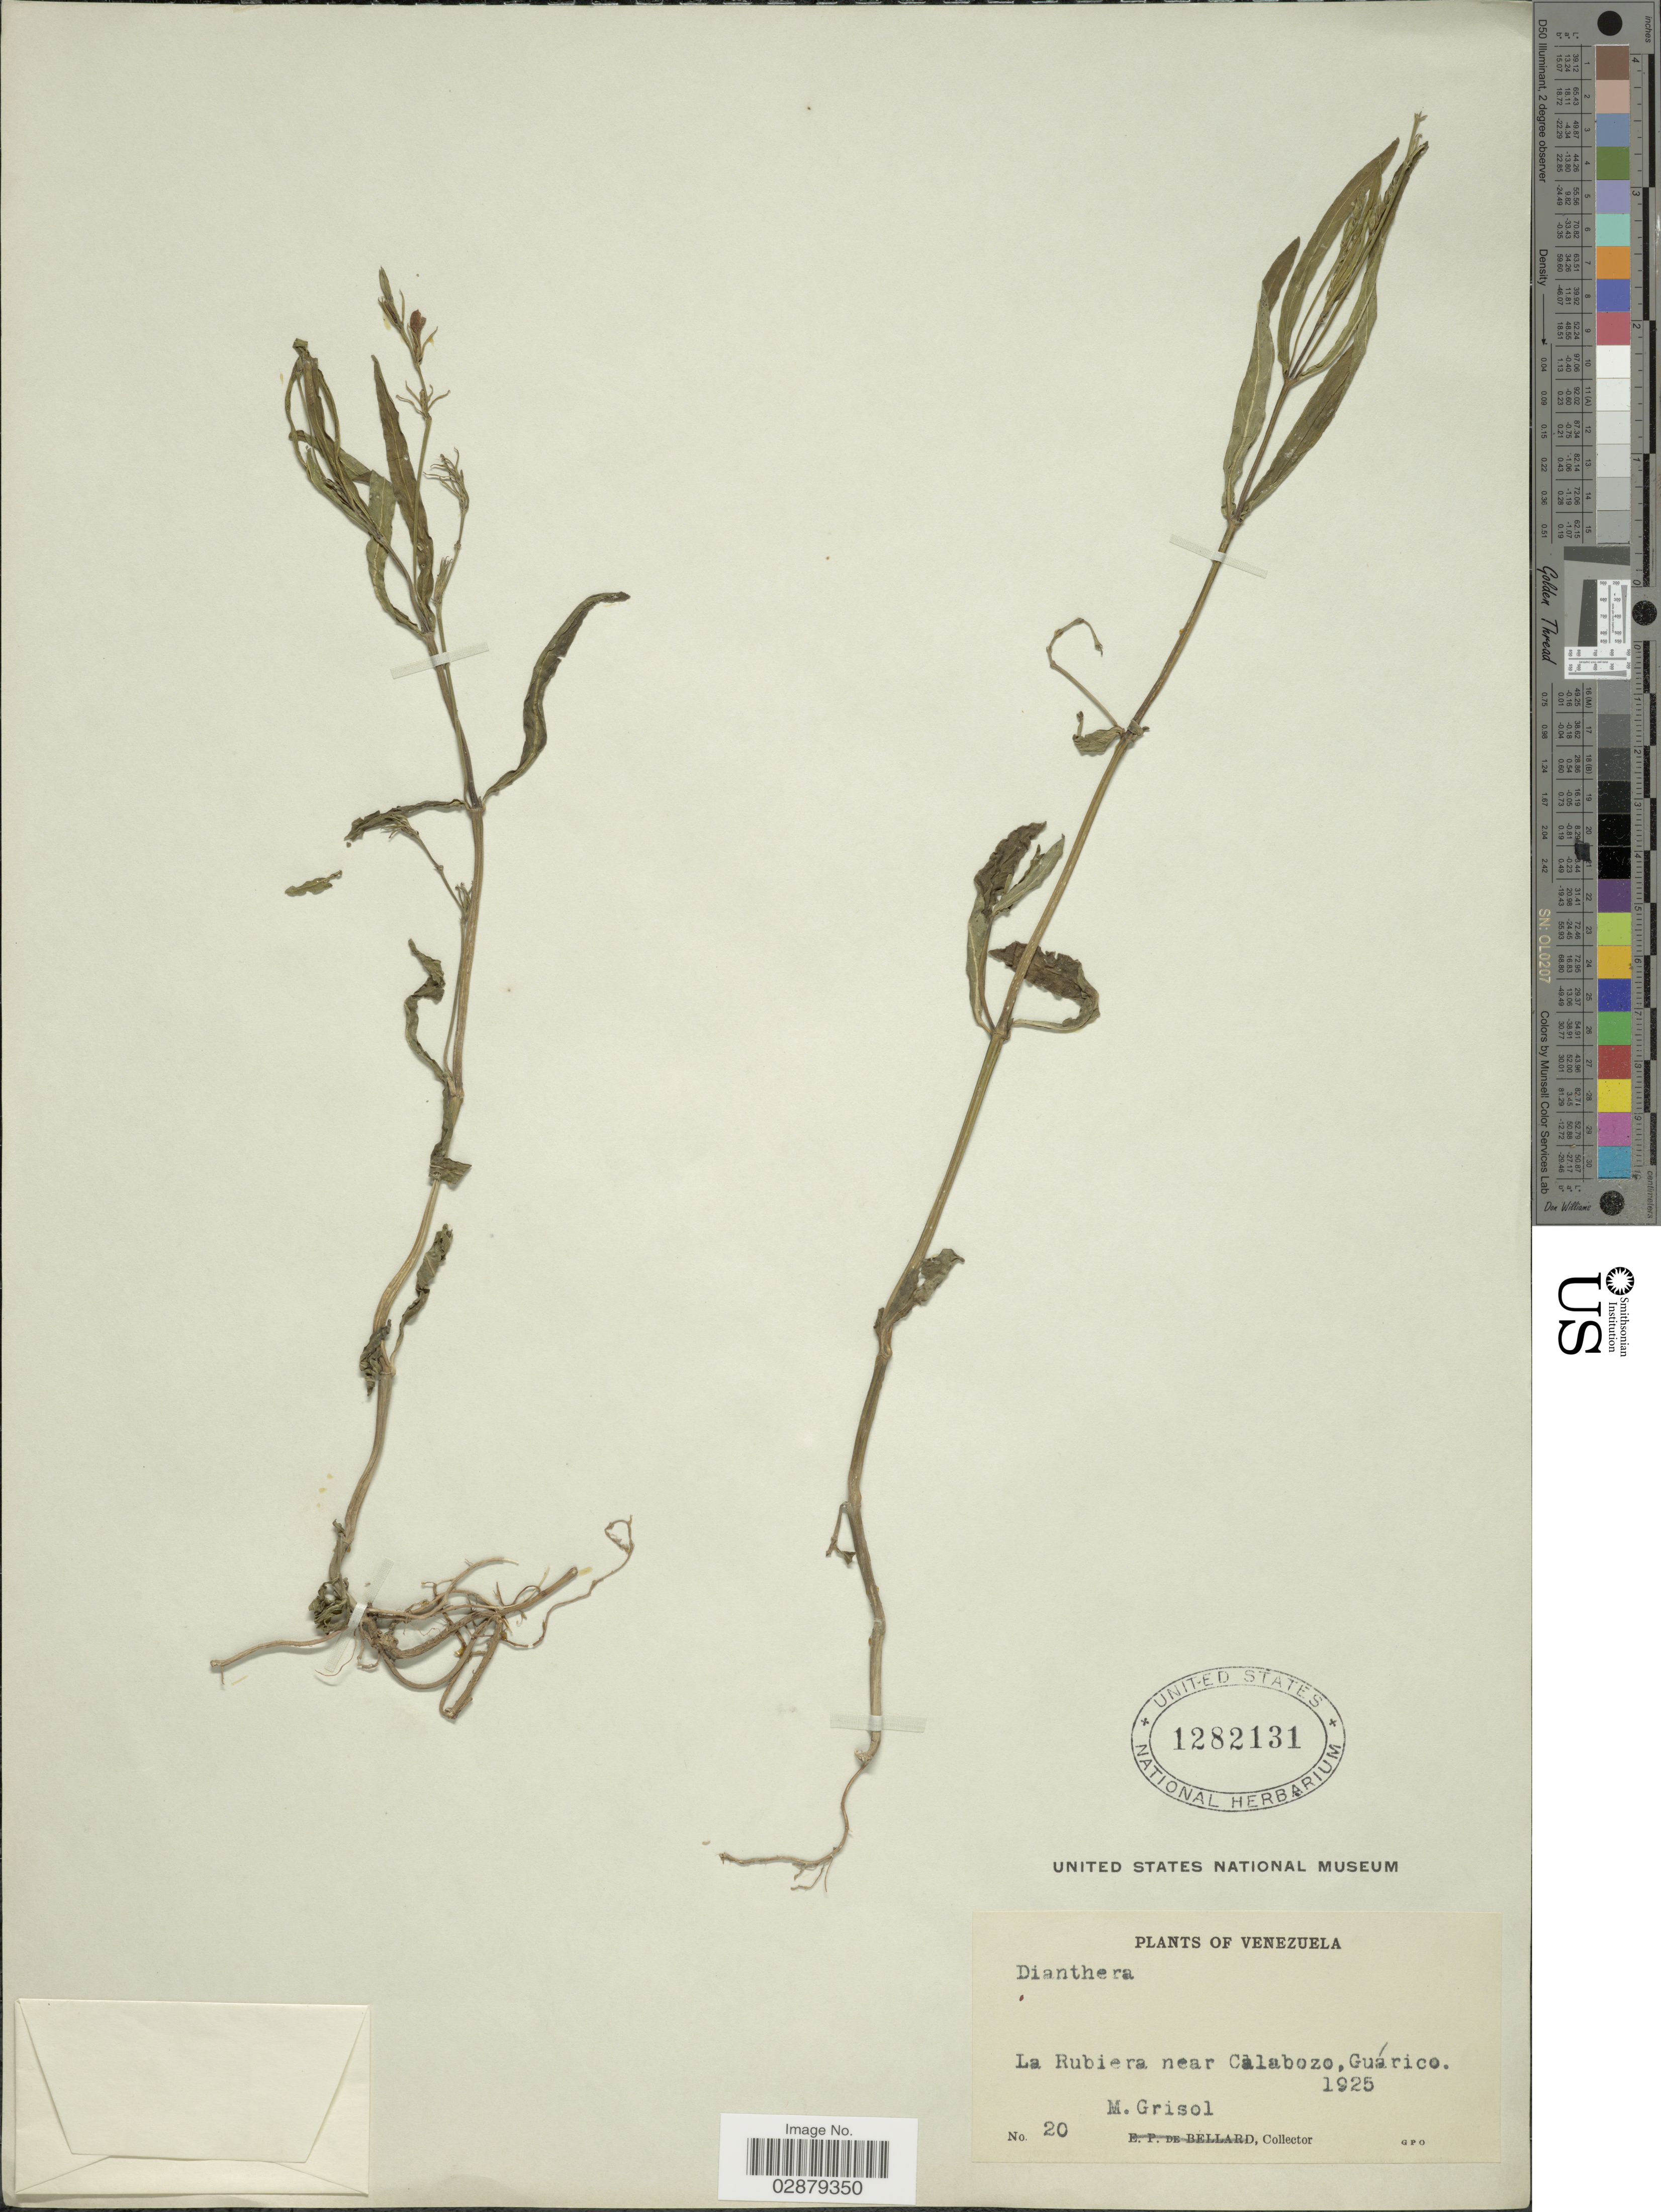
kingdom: Plantae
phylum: Tracheophyta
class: Magnoliopsida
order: Lamiales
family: Acanthaceae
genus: Justicia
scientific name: Justicia laevilinguis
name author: (Nees) Lindau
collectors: M. Grisol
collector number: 20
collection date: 1925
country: Venezuela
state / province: Guárico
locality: La Rubiera near Calabozo.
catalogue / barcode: US 1282131